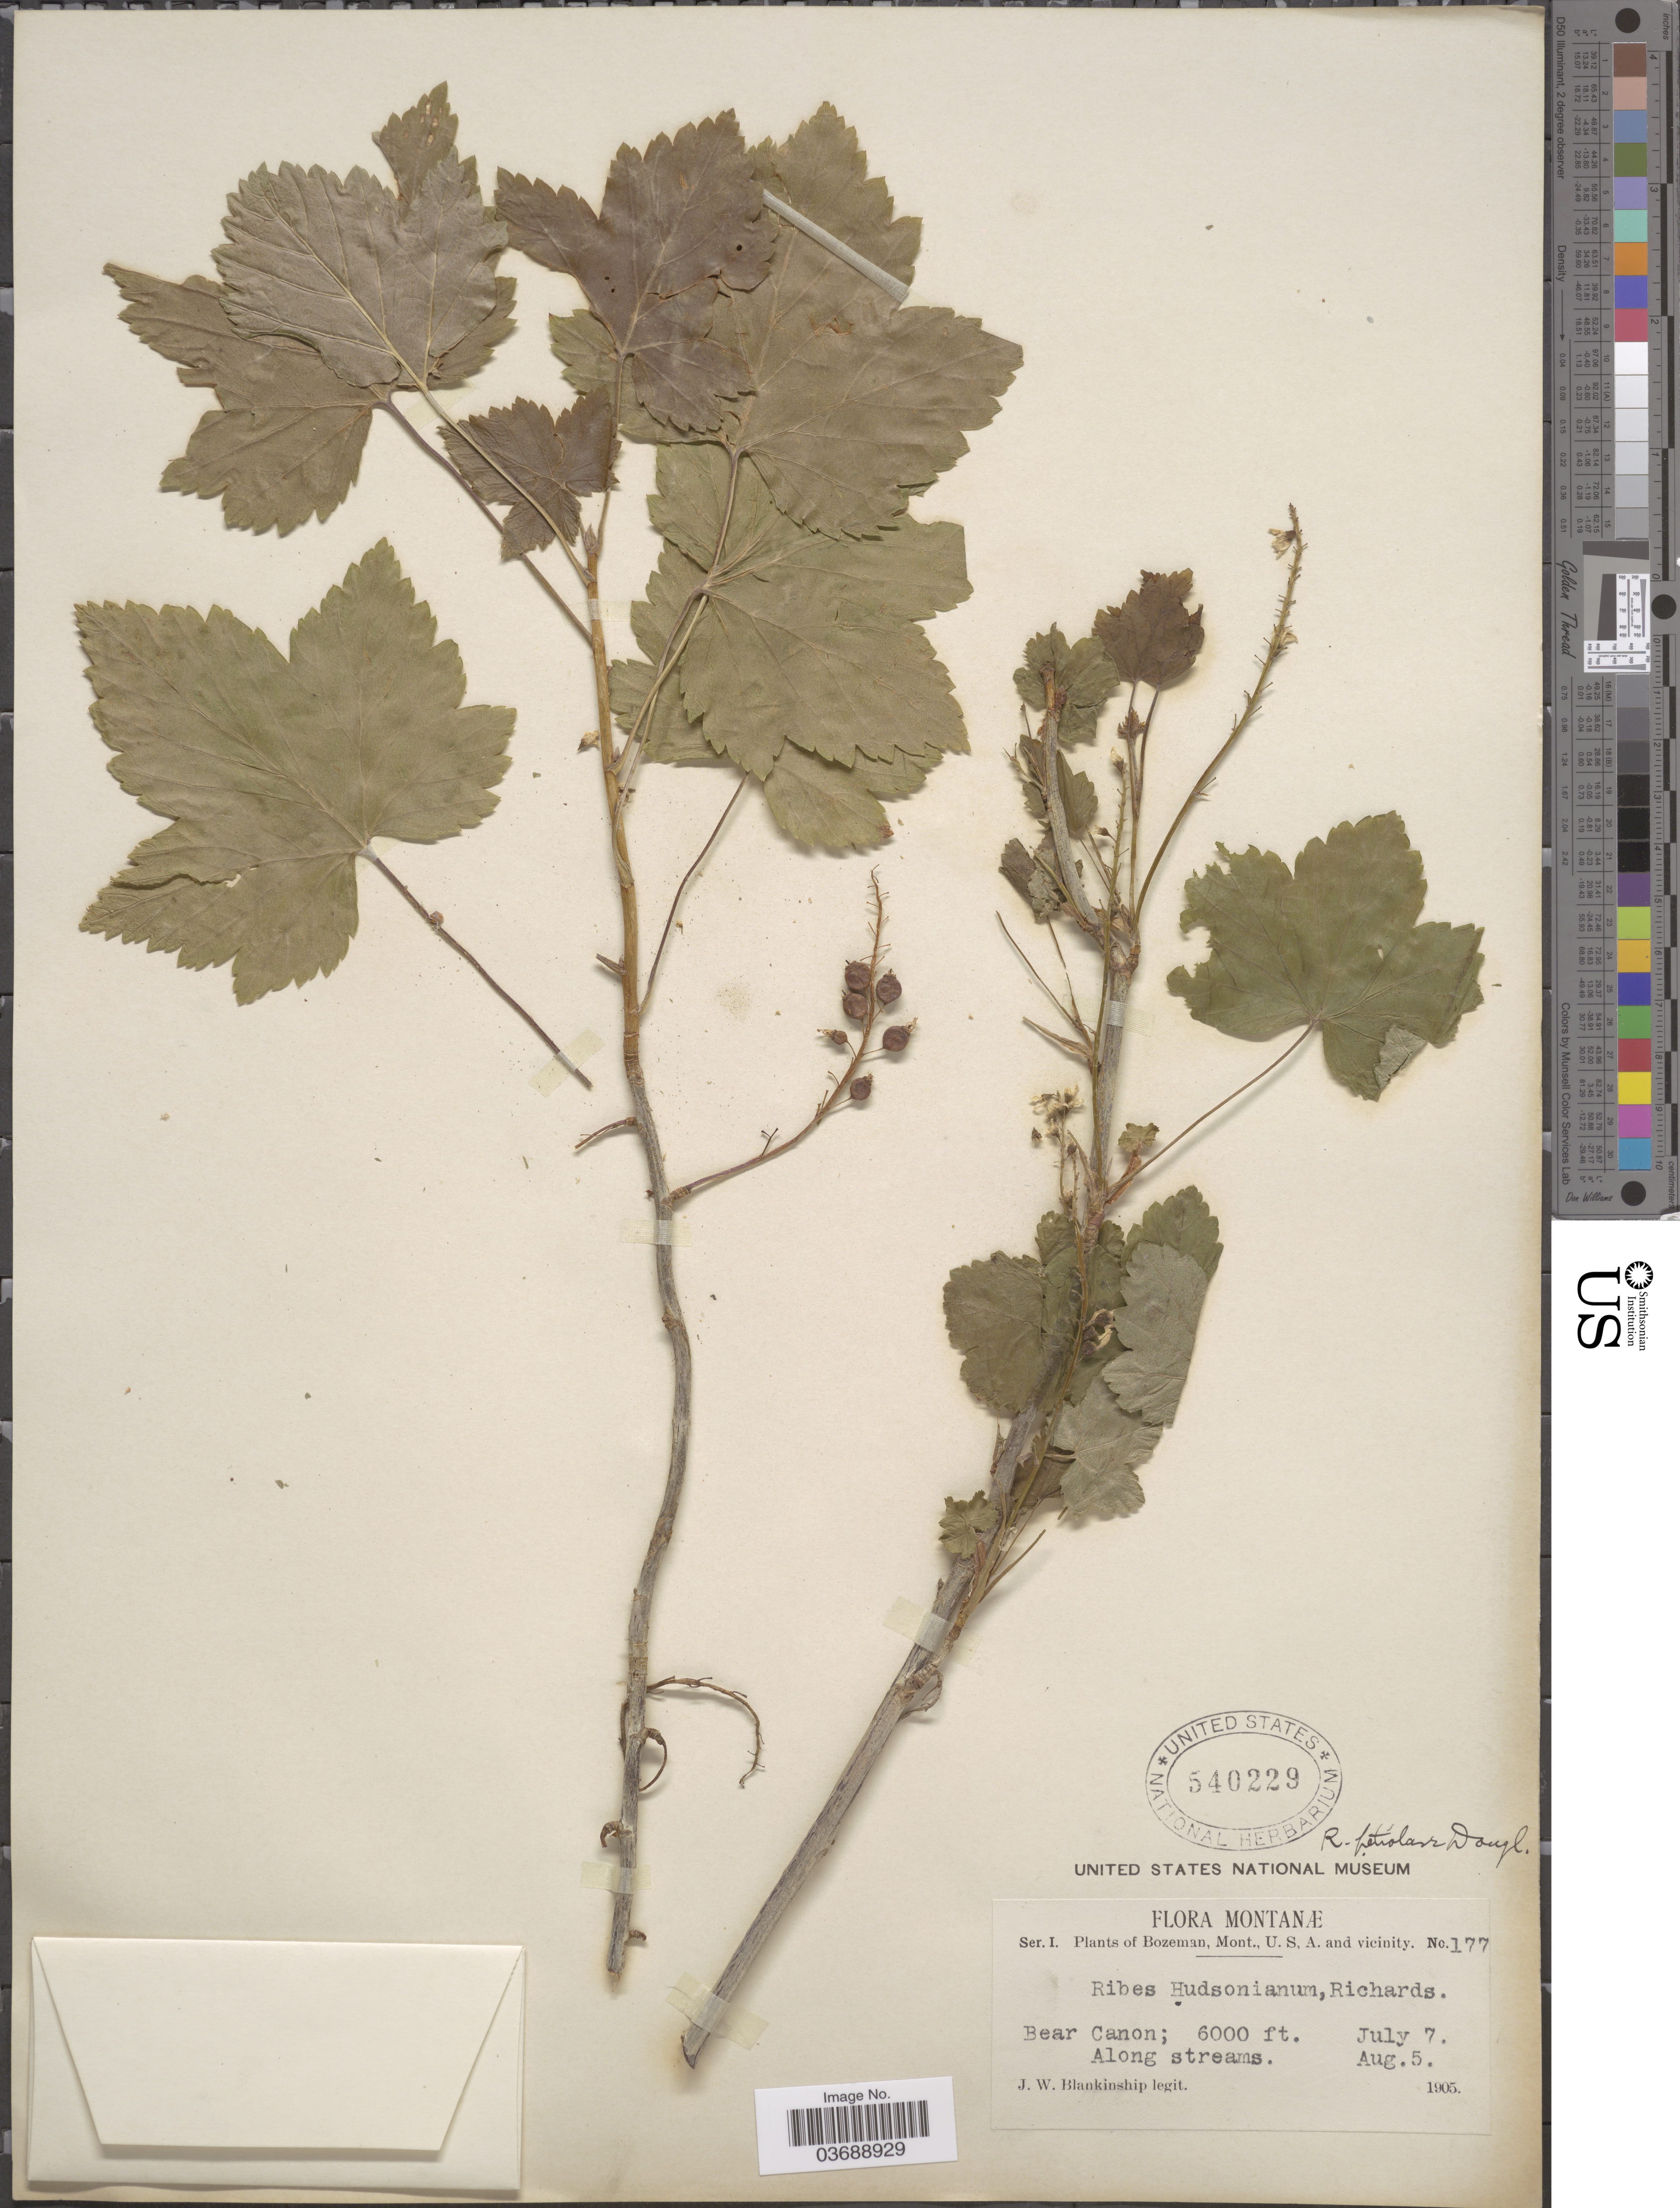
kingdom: Plantae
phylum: Tracheophyta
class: Magnoliopsida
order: Saxifragales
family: Grossulariaceae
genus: Ribes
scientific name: Ribes petiolare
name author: Douglas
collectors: J. W. Blankinship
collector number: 177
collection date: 1905-07-07/1905-08-05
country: United States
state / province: Montana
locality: Bozeman, Mont., and vicinity. Bear Canon.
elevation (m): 1829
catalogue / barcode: US 540229